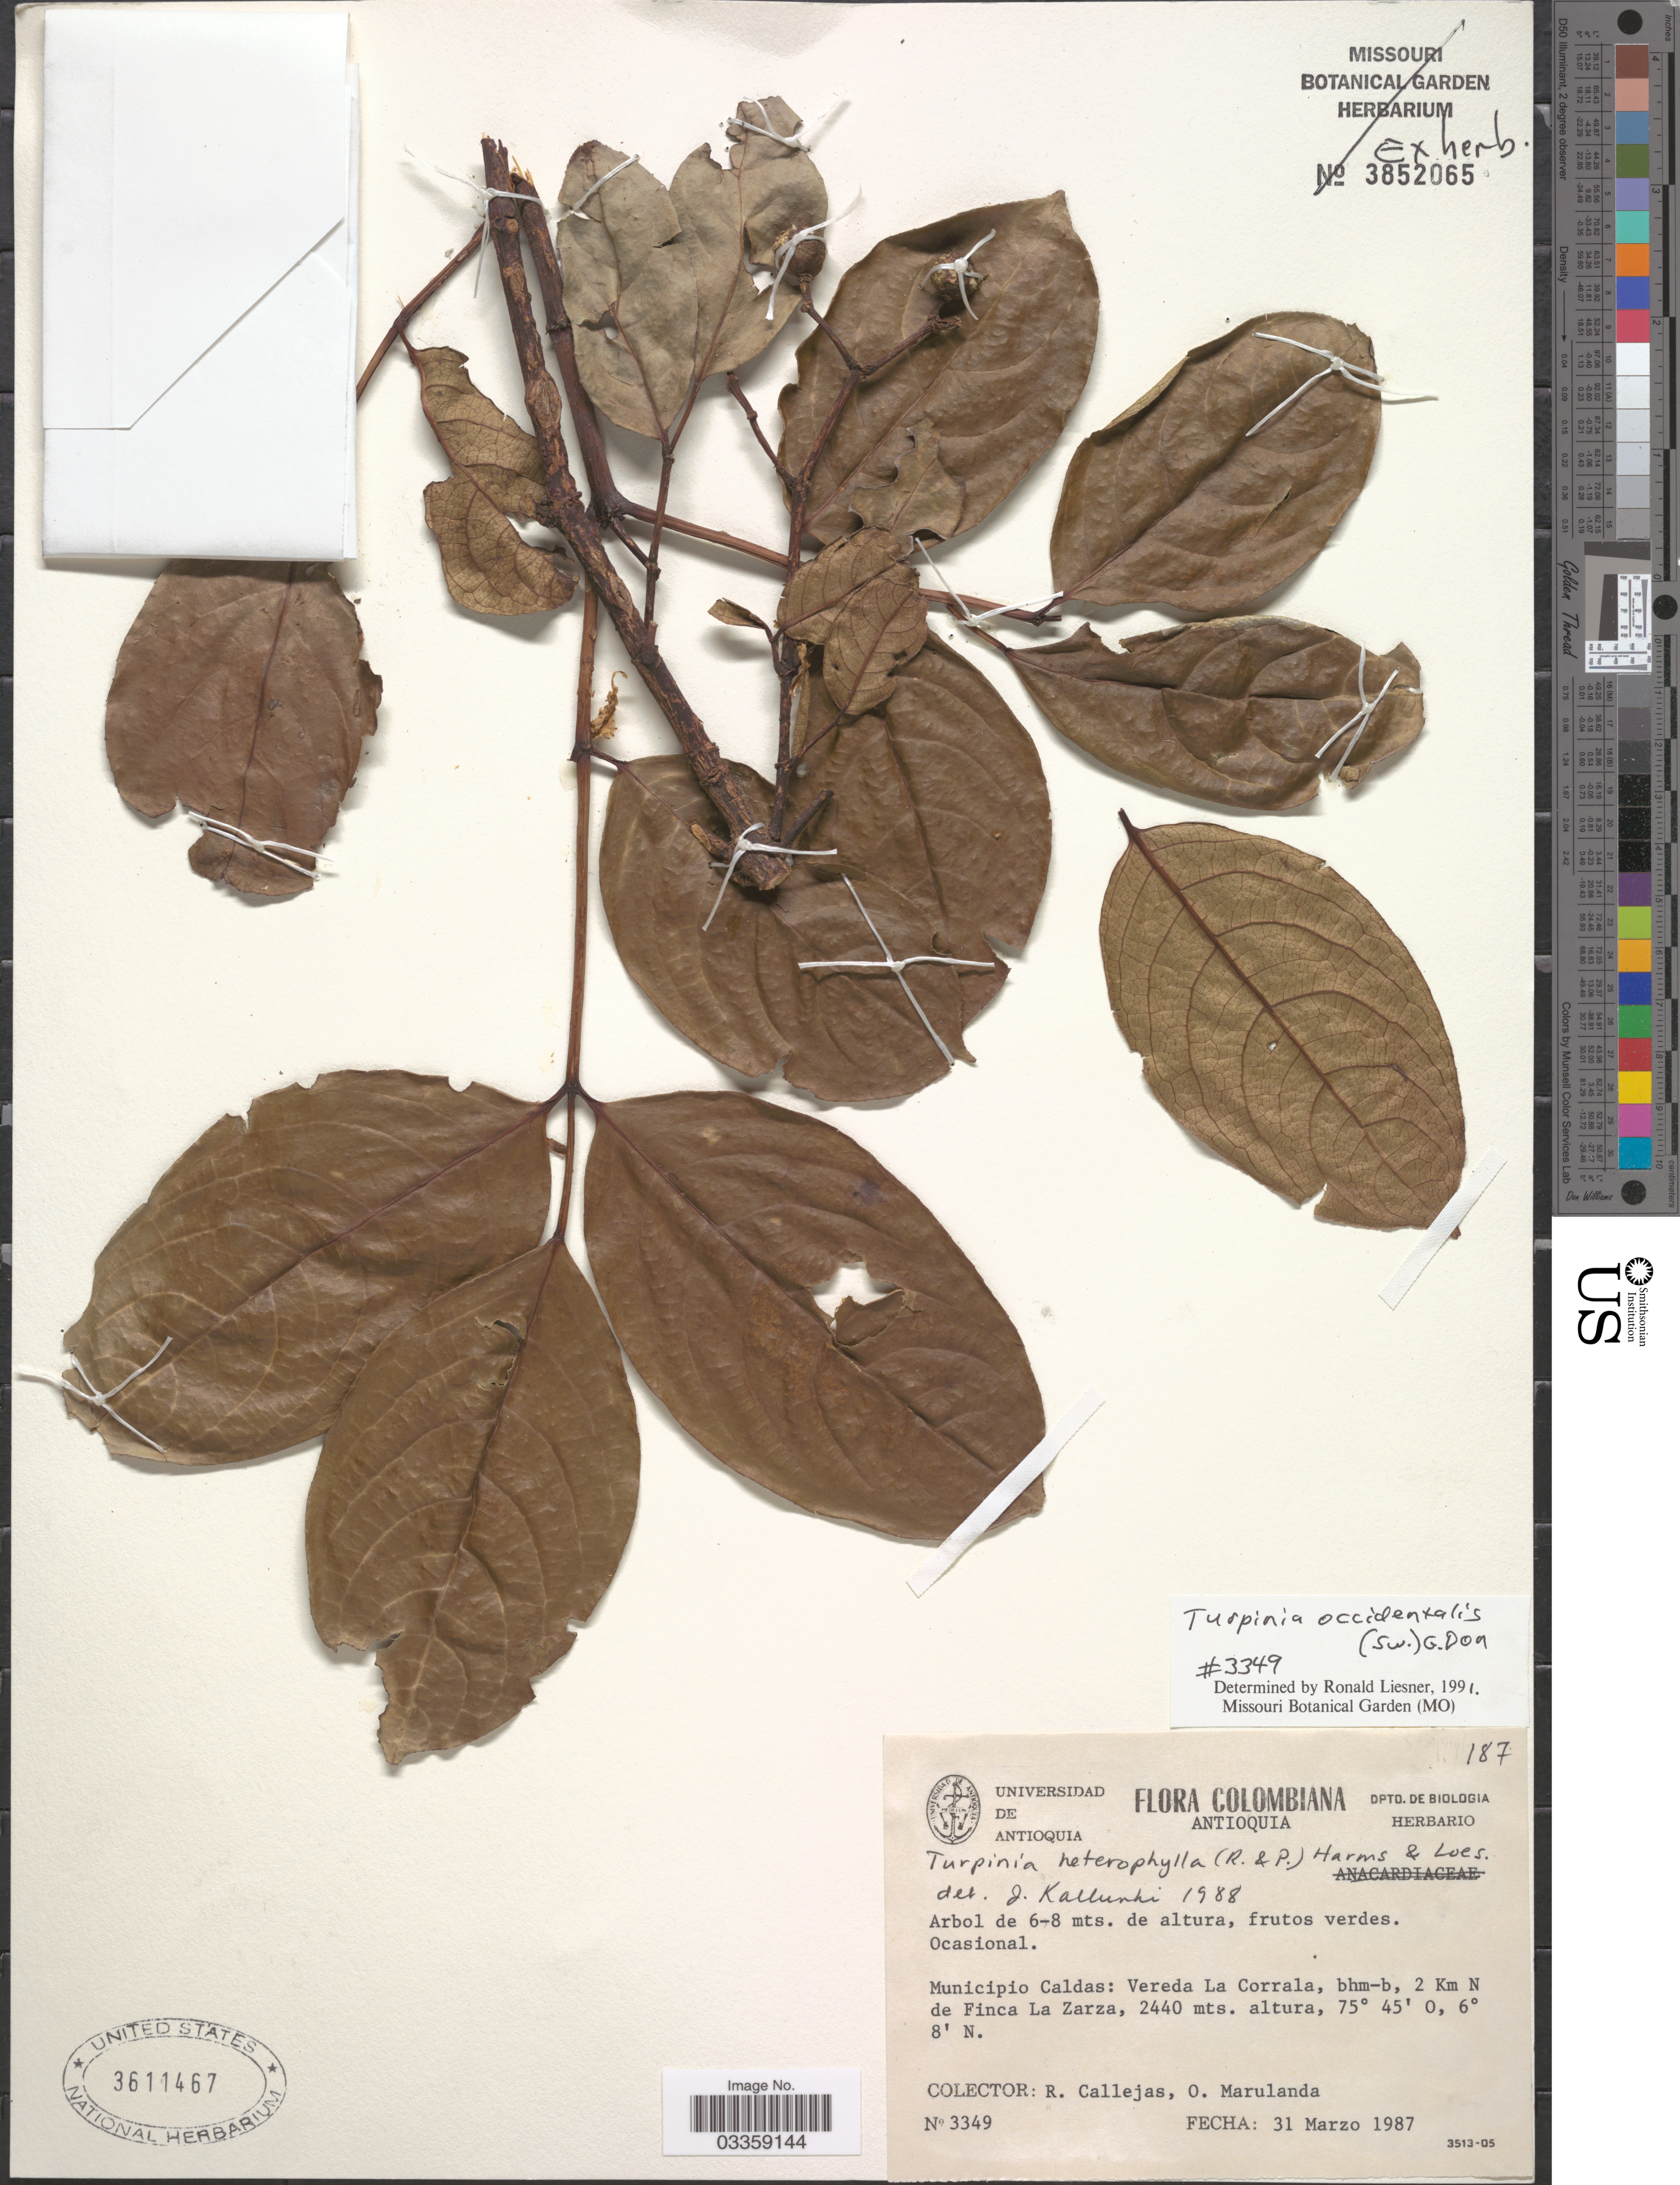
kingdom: Plantae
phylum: Tracheophyta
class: Magnoliopsida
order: Crossosomatales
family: Staphyleaceae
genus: Turpinia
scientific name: Turpinia heterophylla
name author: (Ruiz & Pav.) Harms & Loes.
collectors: R. Callejas & O. Marulanda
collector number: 3349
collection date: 1987-03-31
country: Colombia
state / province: Antioquia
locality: Municipio Caldas: Vereda La Corrala, bhm-b, 2 Km N de Finca La Zarza.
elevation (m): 2440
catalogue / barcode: US 3611467